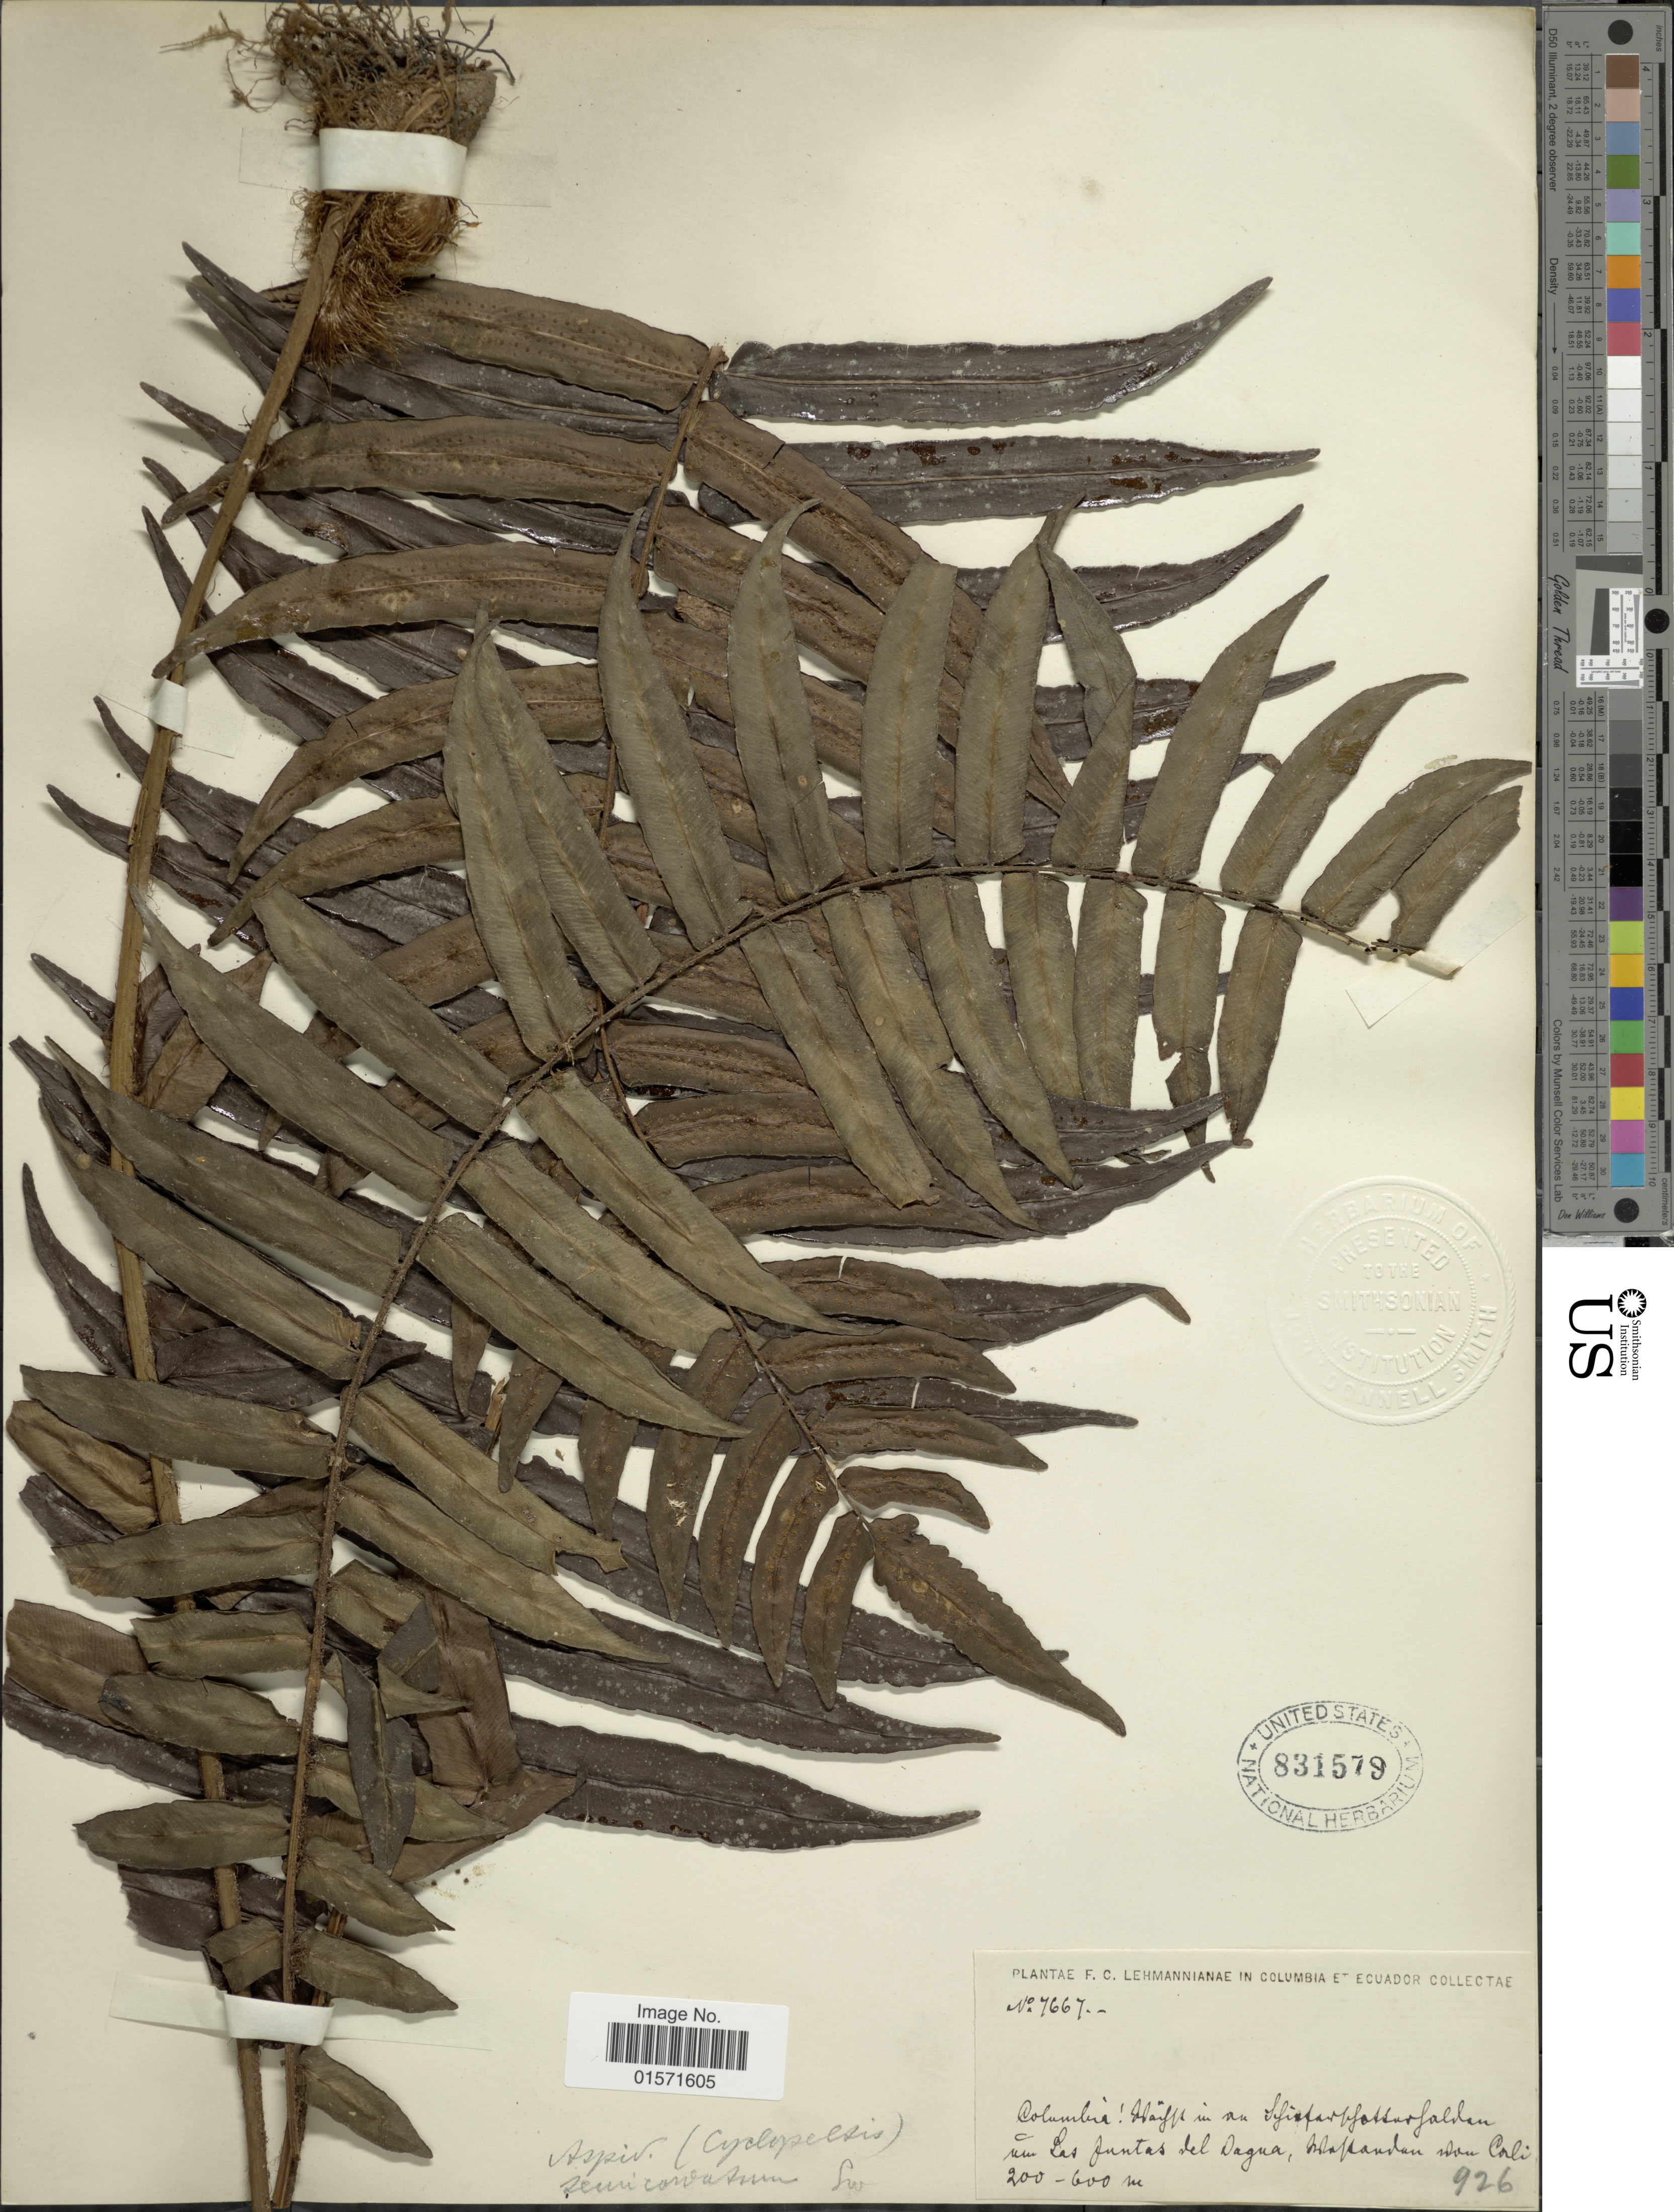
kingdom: Plantae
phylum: Tracheophyta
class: Polypodiopsida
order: Polypodiales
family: Lomariopsidaceae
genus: Cyclopeltis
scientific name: Cyclopeltis semicordata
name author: (Sw.) J. Sm.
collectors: F. C. Lehmann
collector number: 7667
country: Colombia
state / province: Valle del Cauca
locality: Las Juntas del Dagua. Cali.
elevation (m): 200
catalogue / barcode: US 831579